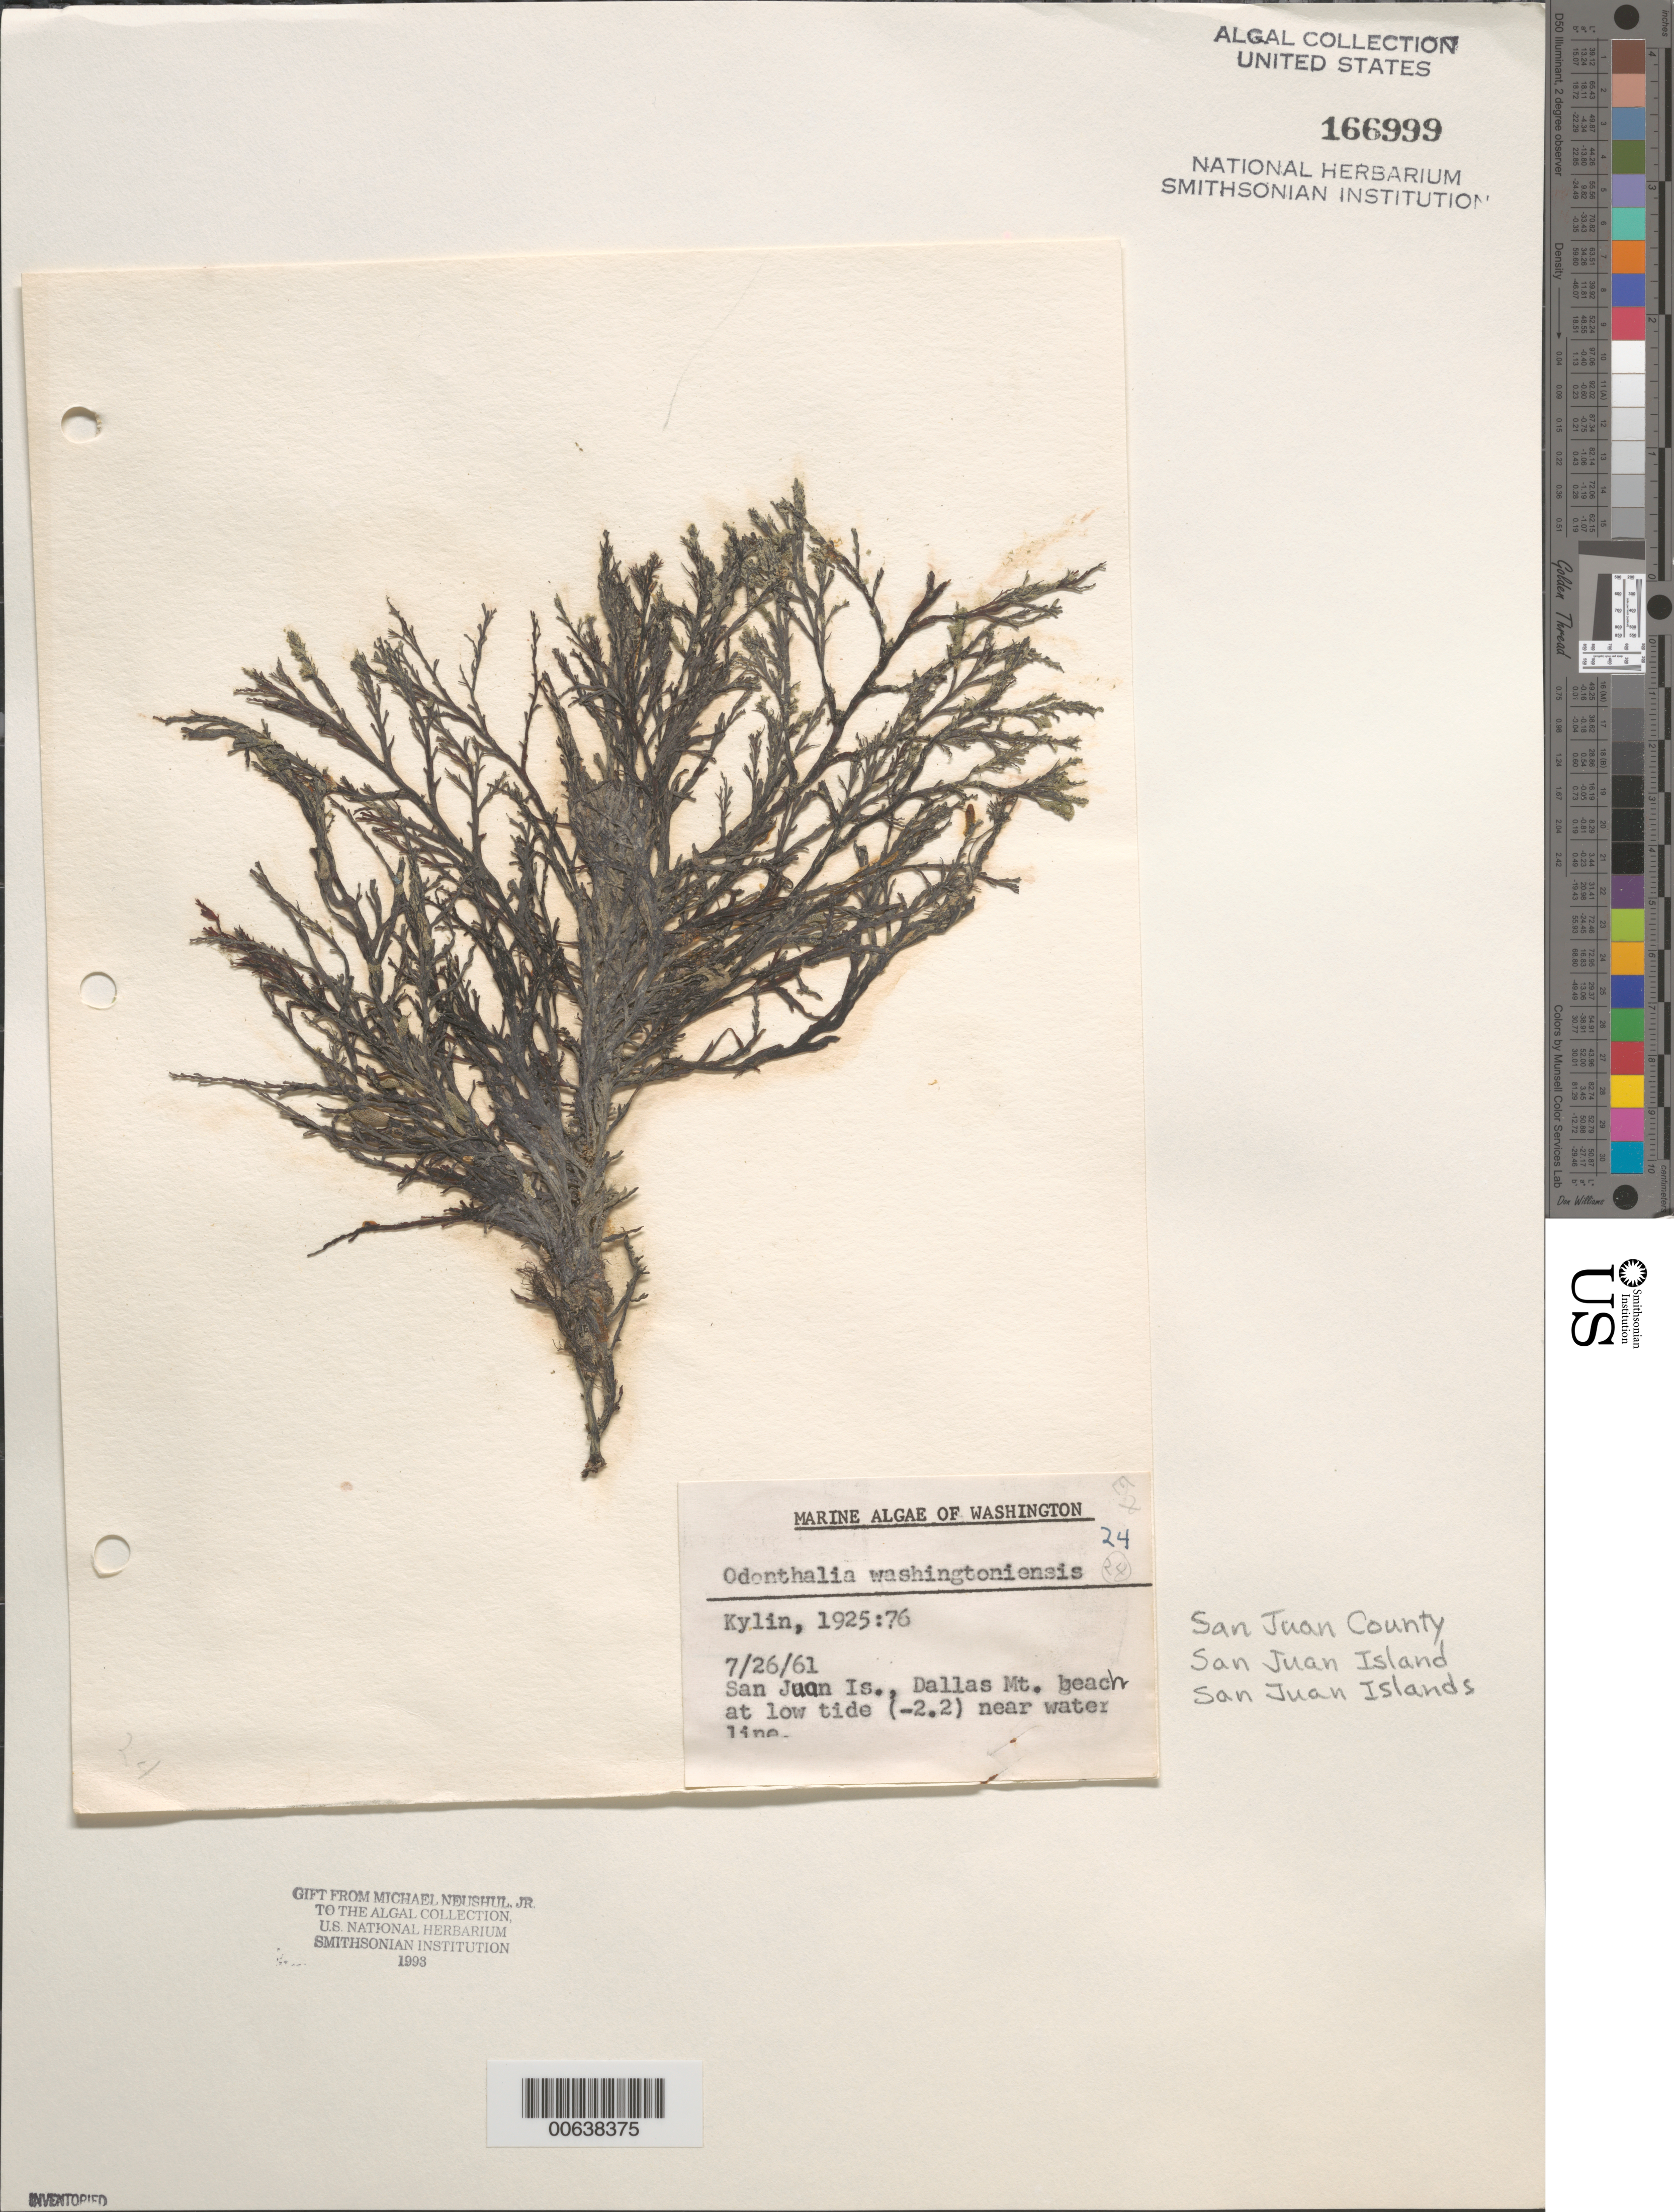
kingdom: Plantae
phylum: Rhodophyta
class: Florideophyceae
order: Ceramiales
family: Rhodomelaceae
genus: Odonthalia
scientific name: Odonthalia washingtoniensis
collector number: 24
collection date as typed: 26 Jul 1961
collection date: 1961-07-26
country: United States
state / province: Washington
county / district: San Juan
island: San Juan Island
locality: Dallas Mountain Beach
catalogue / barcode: US 166999